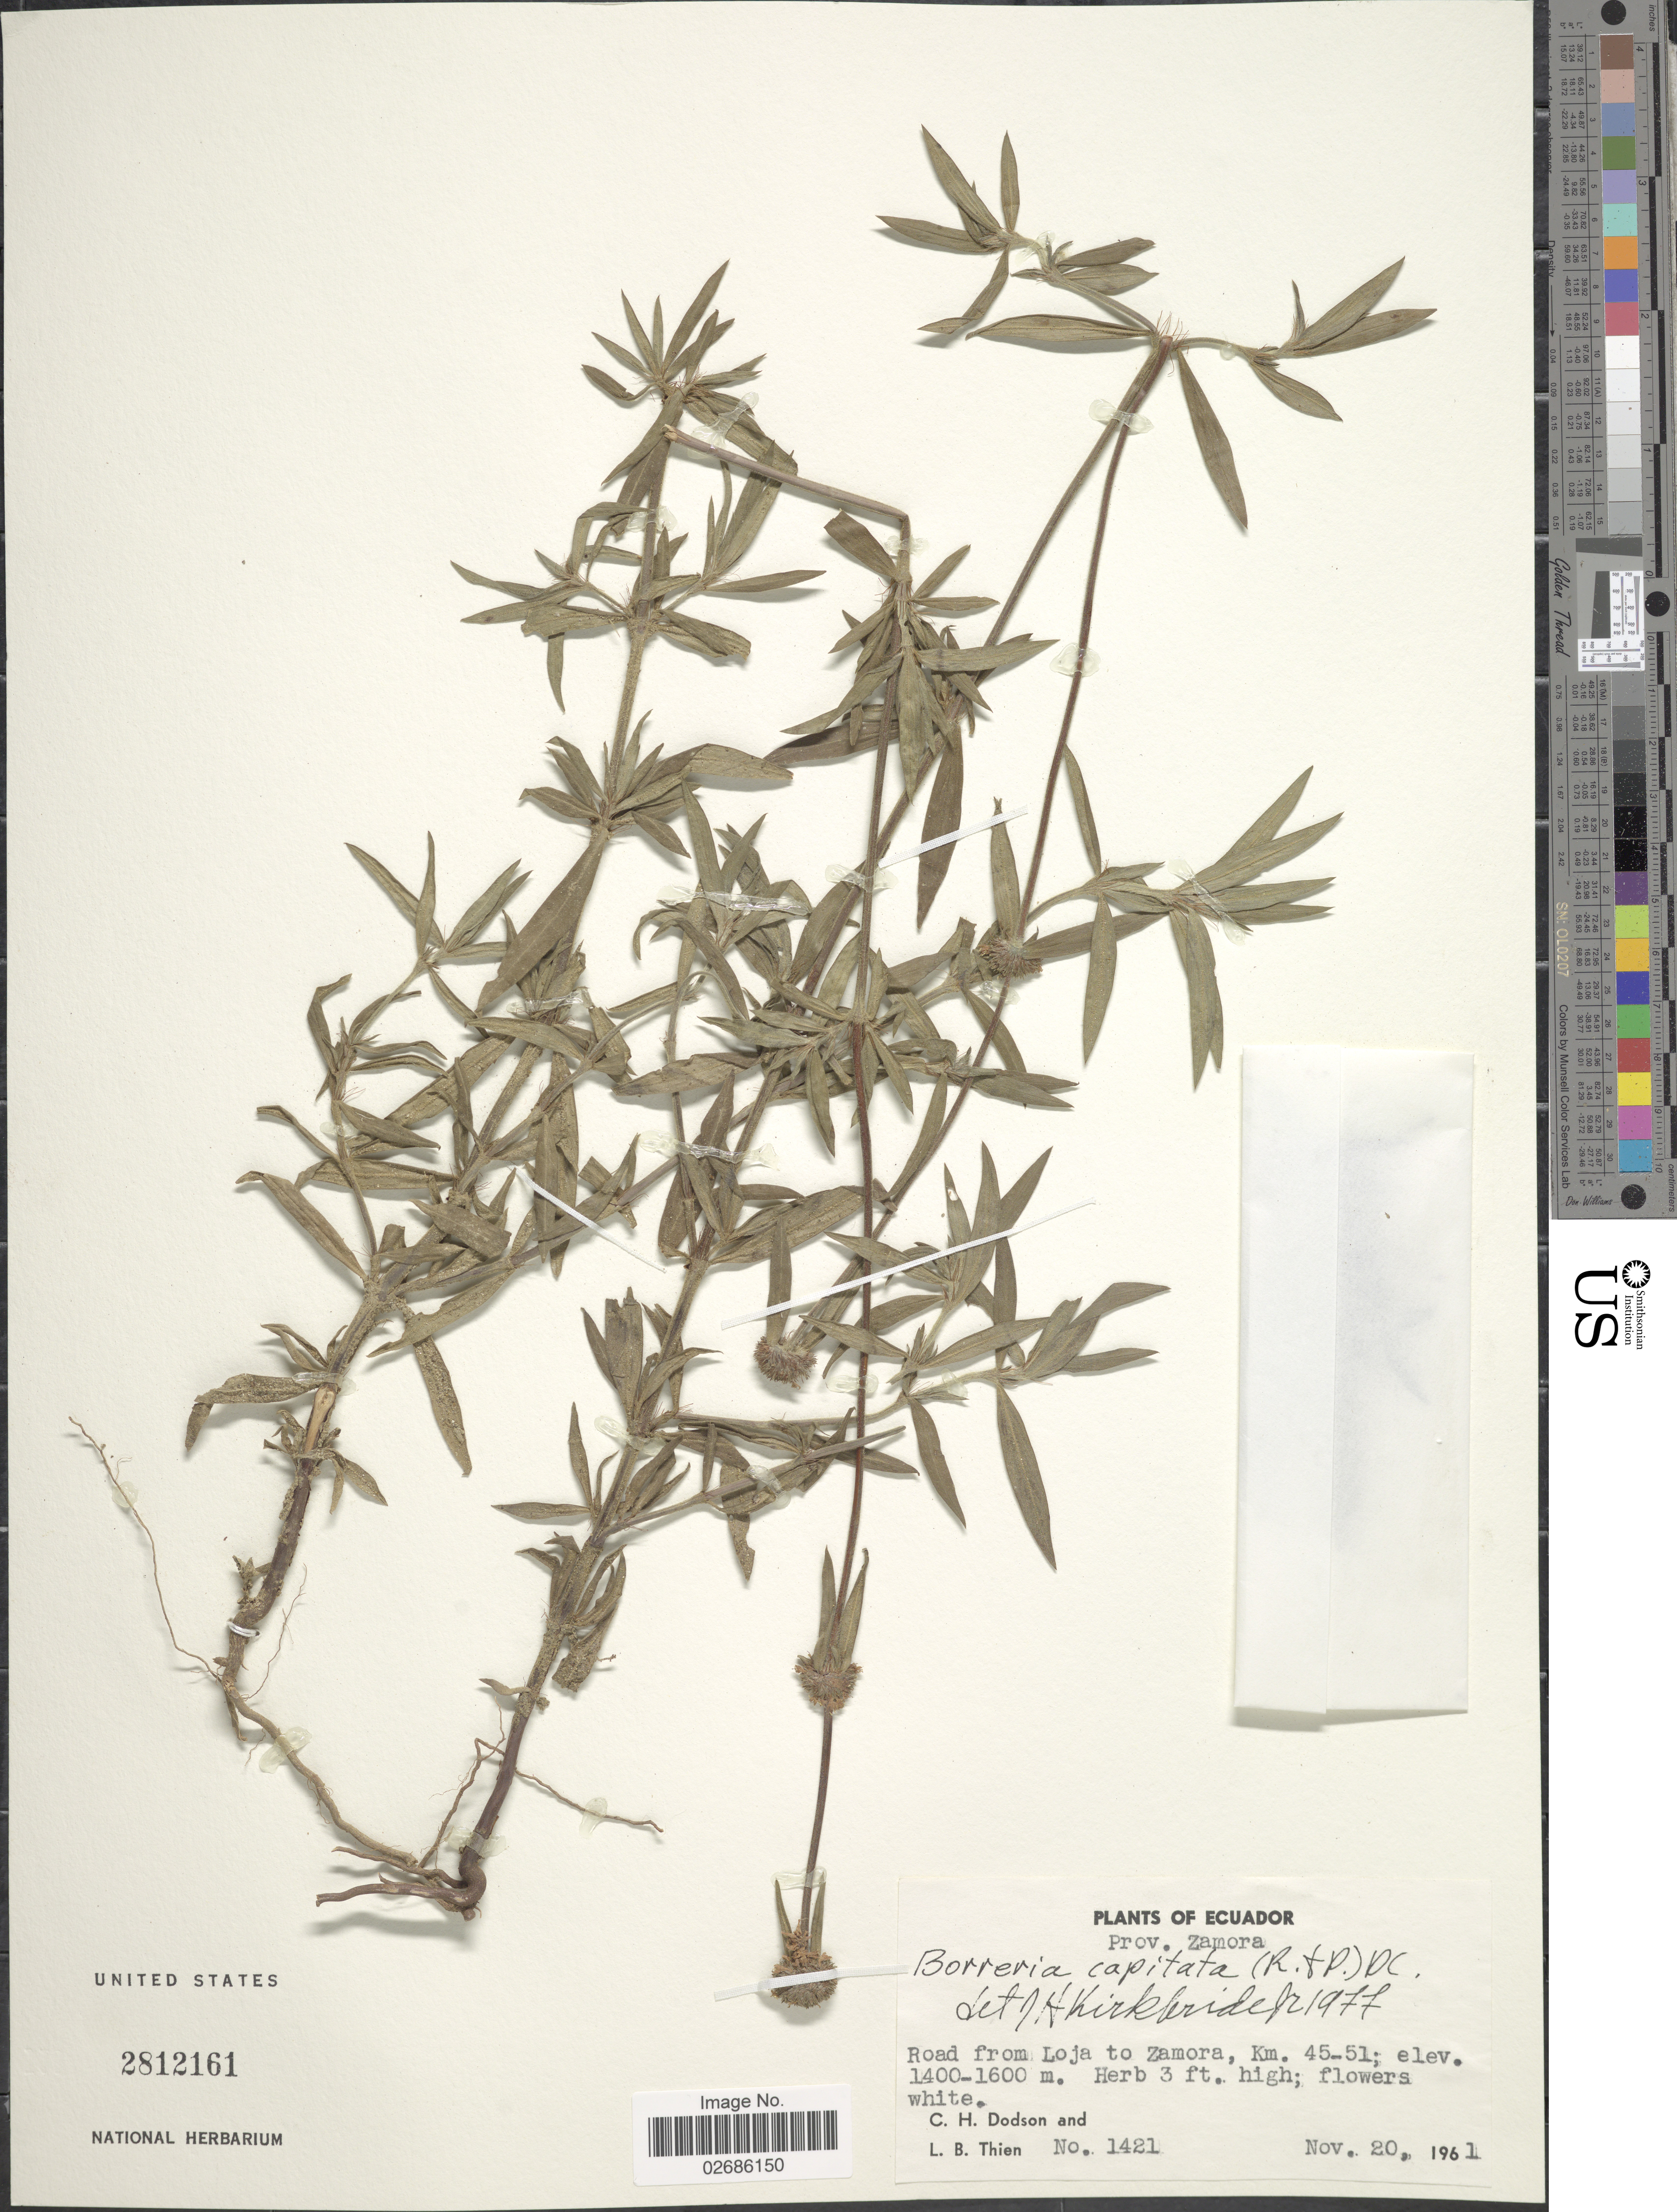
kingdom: Plantae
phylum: Tracheophyta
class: Magnoliopsida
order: Gentianales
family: Rubiaceae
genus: Borreria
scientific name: Borreria suaveolens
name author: G. Mey.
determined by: Kirkbride, J. H., Jr.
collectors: C. H. Dodson & L. Thien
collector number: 1421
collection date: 1961-11-20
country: Ecuador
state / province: Zamora-Chinchipe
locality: Prov. Zamora. Road from Loja to Zamora, Km. 45-51.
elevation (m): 1400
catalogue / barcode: US 2812161